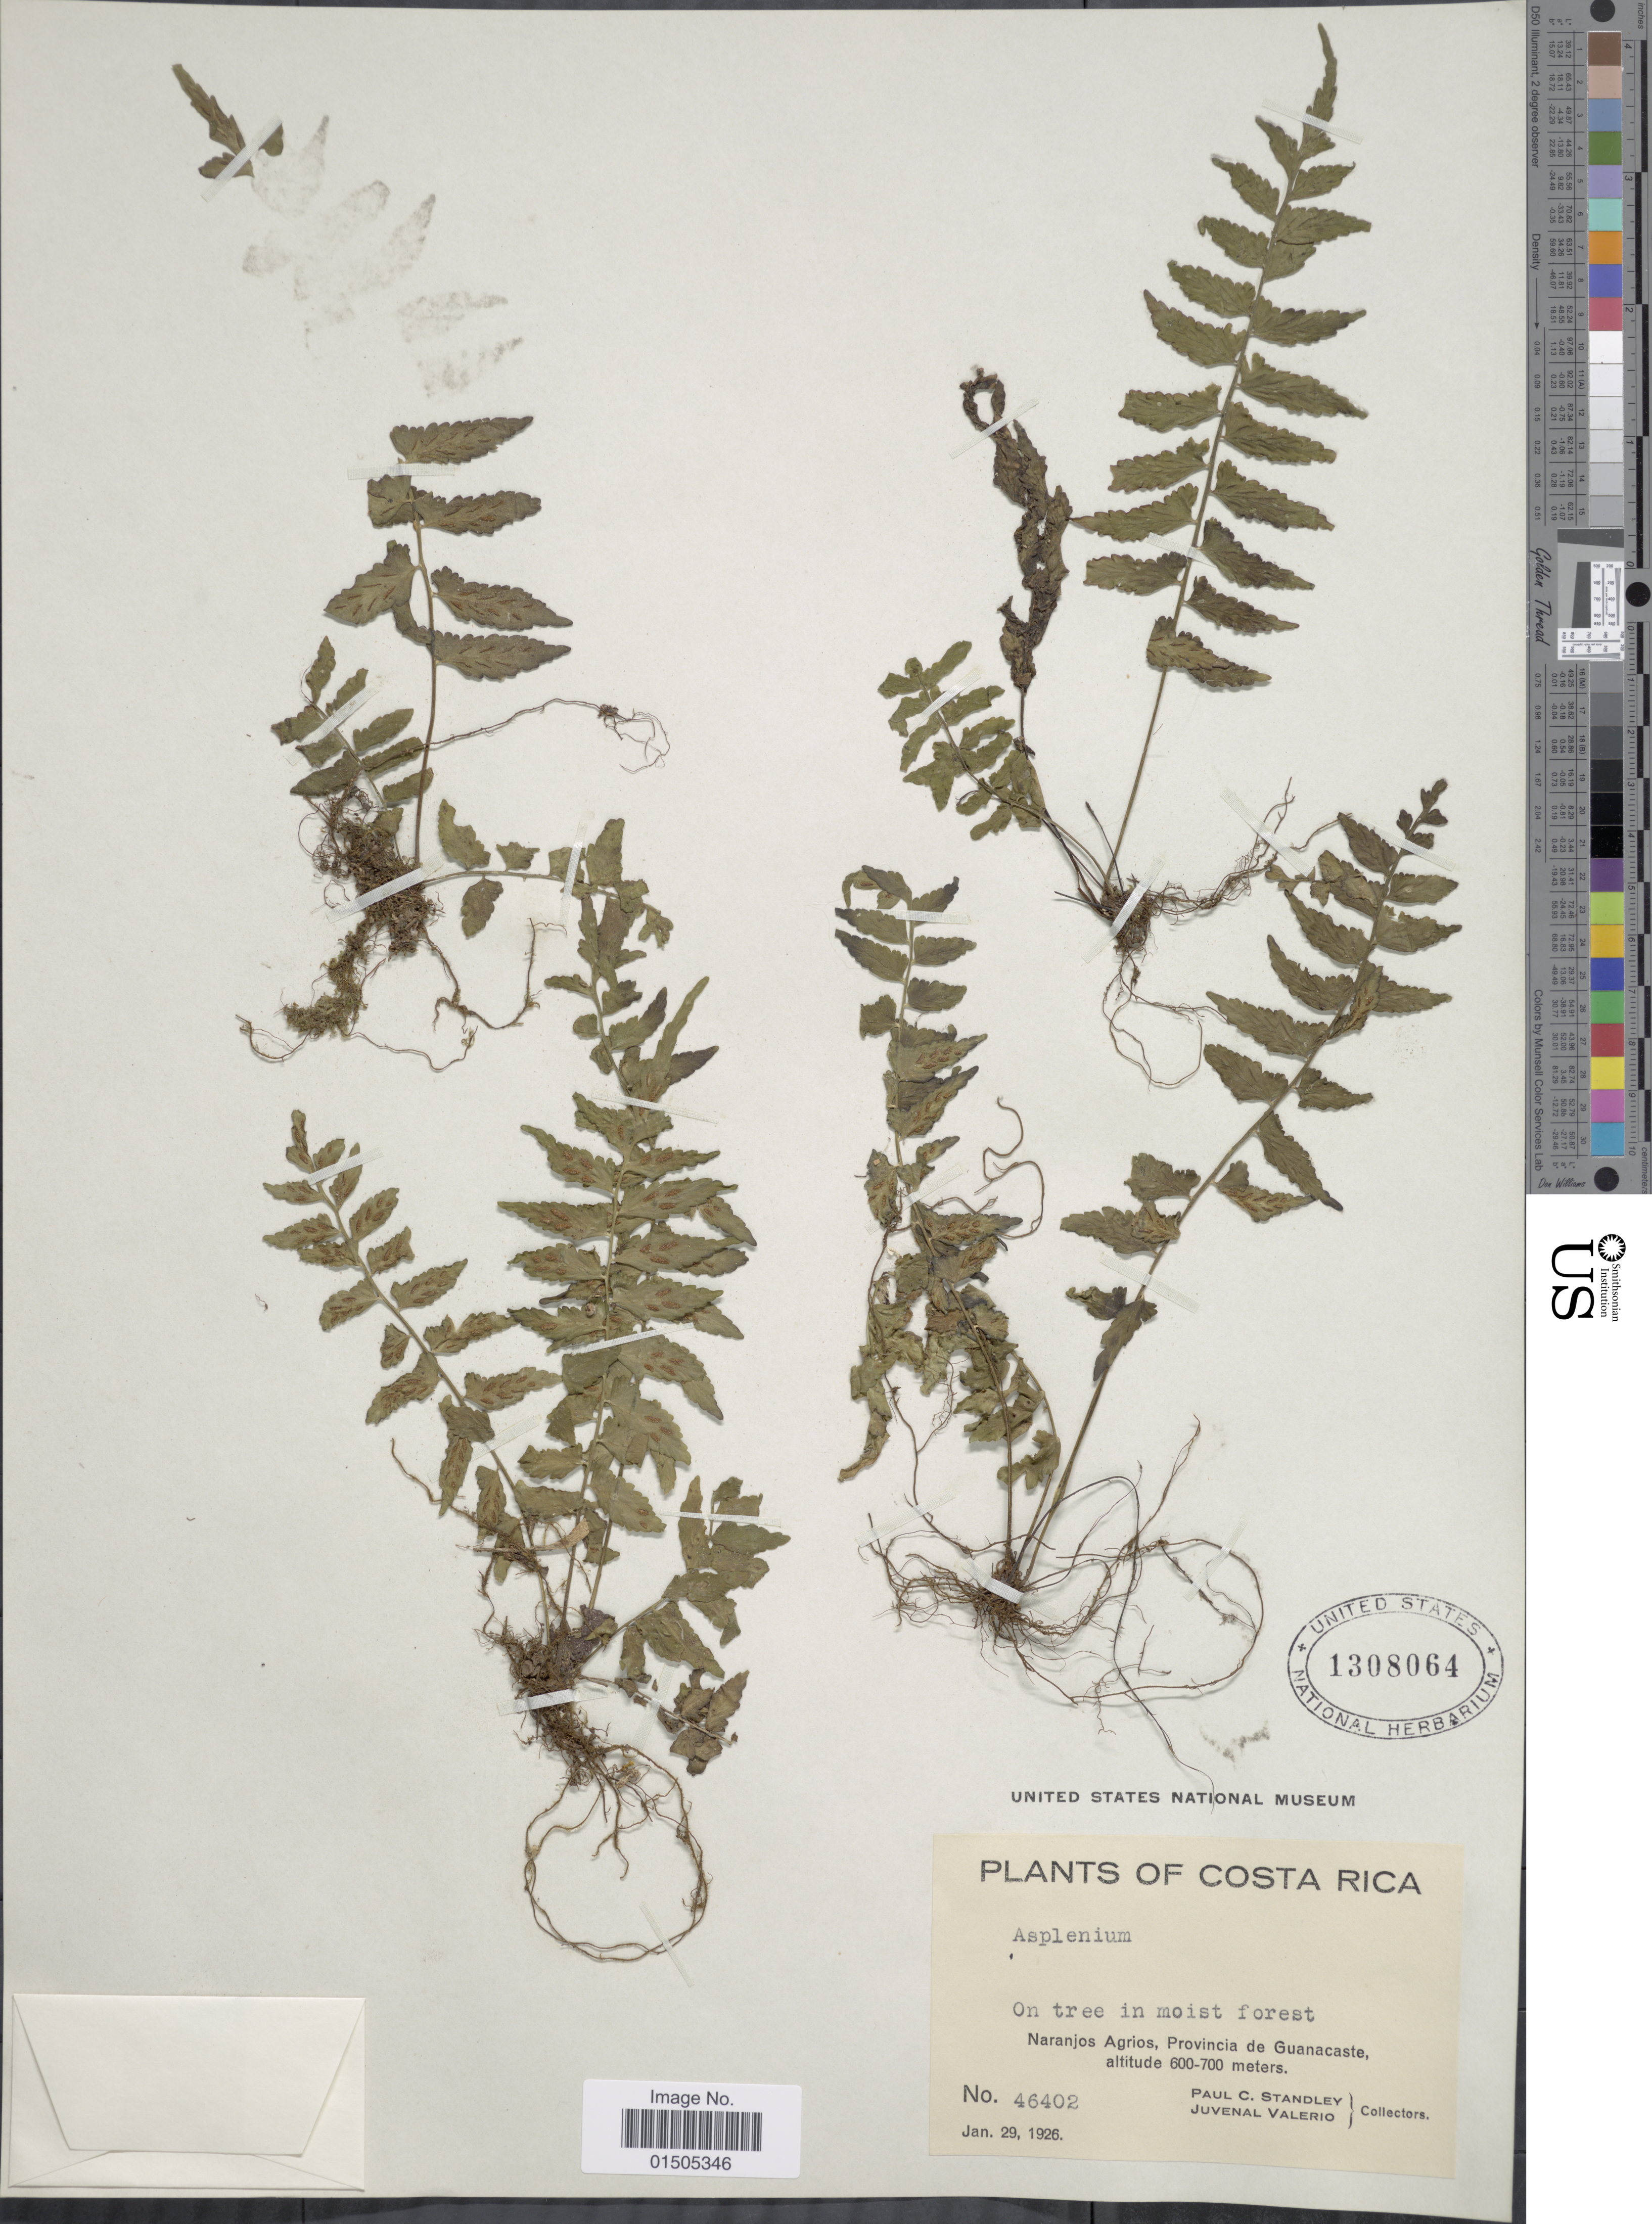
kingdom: Plantae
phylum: Tracheophyta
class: Polypodiopsida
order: Polypodiales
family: Aspleniaceae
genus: Asplenium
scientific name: Asplenium auriculatum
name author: Sw.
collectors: P. C. Standley & J. Valerio R.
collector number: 46402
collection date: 1926-01-29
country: Costa Rica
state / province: Guanacaste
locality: Naranjos Agrios.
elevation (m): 600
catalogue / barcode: US 1308064